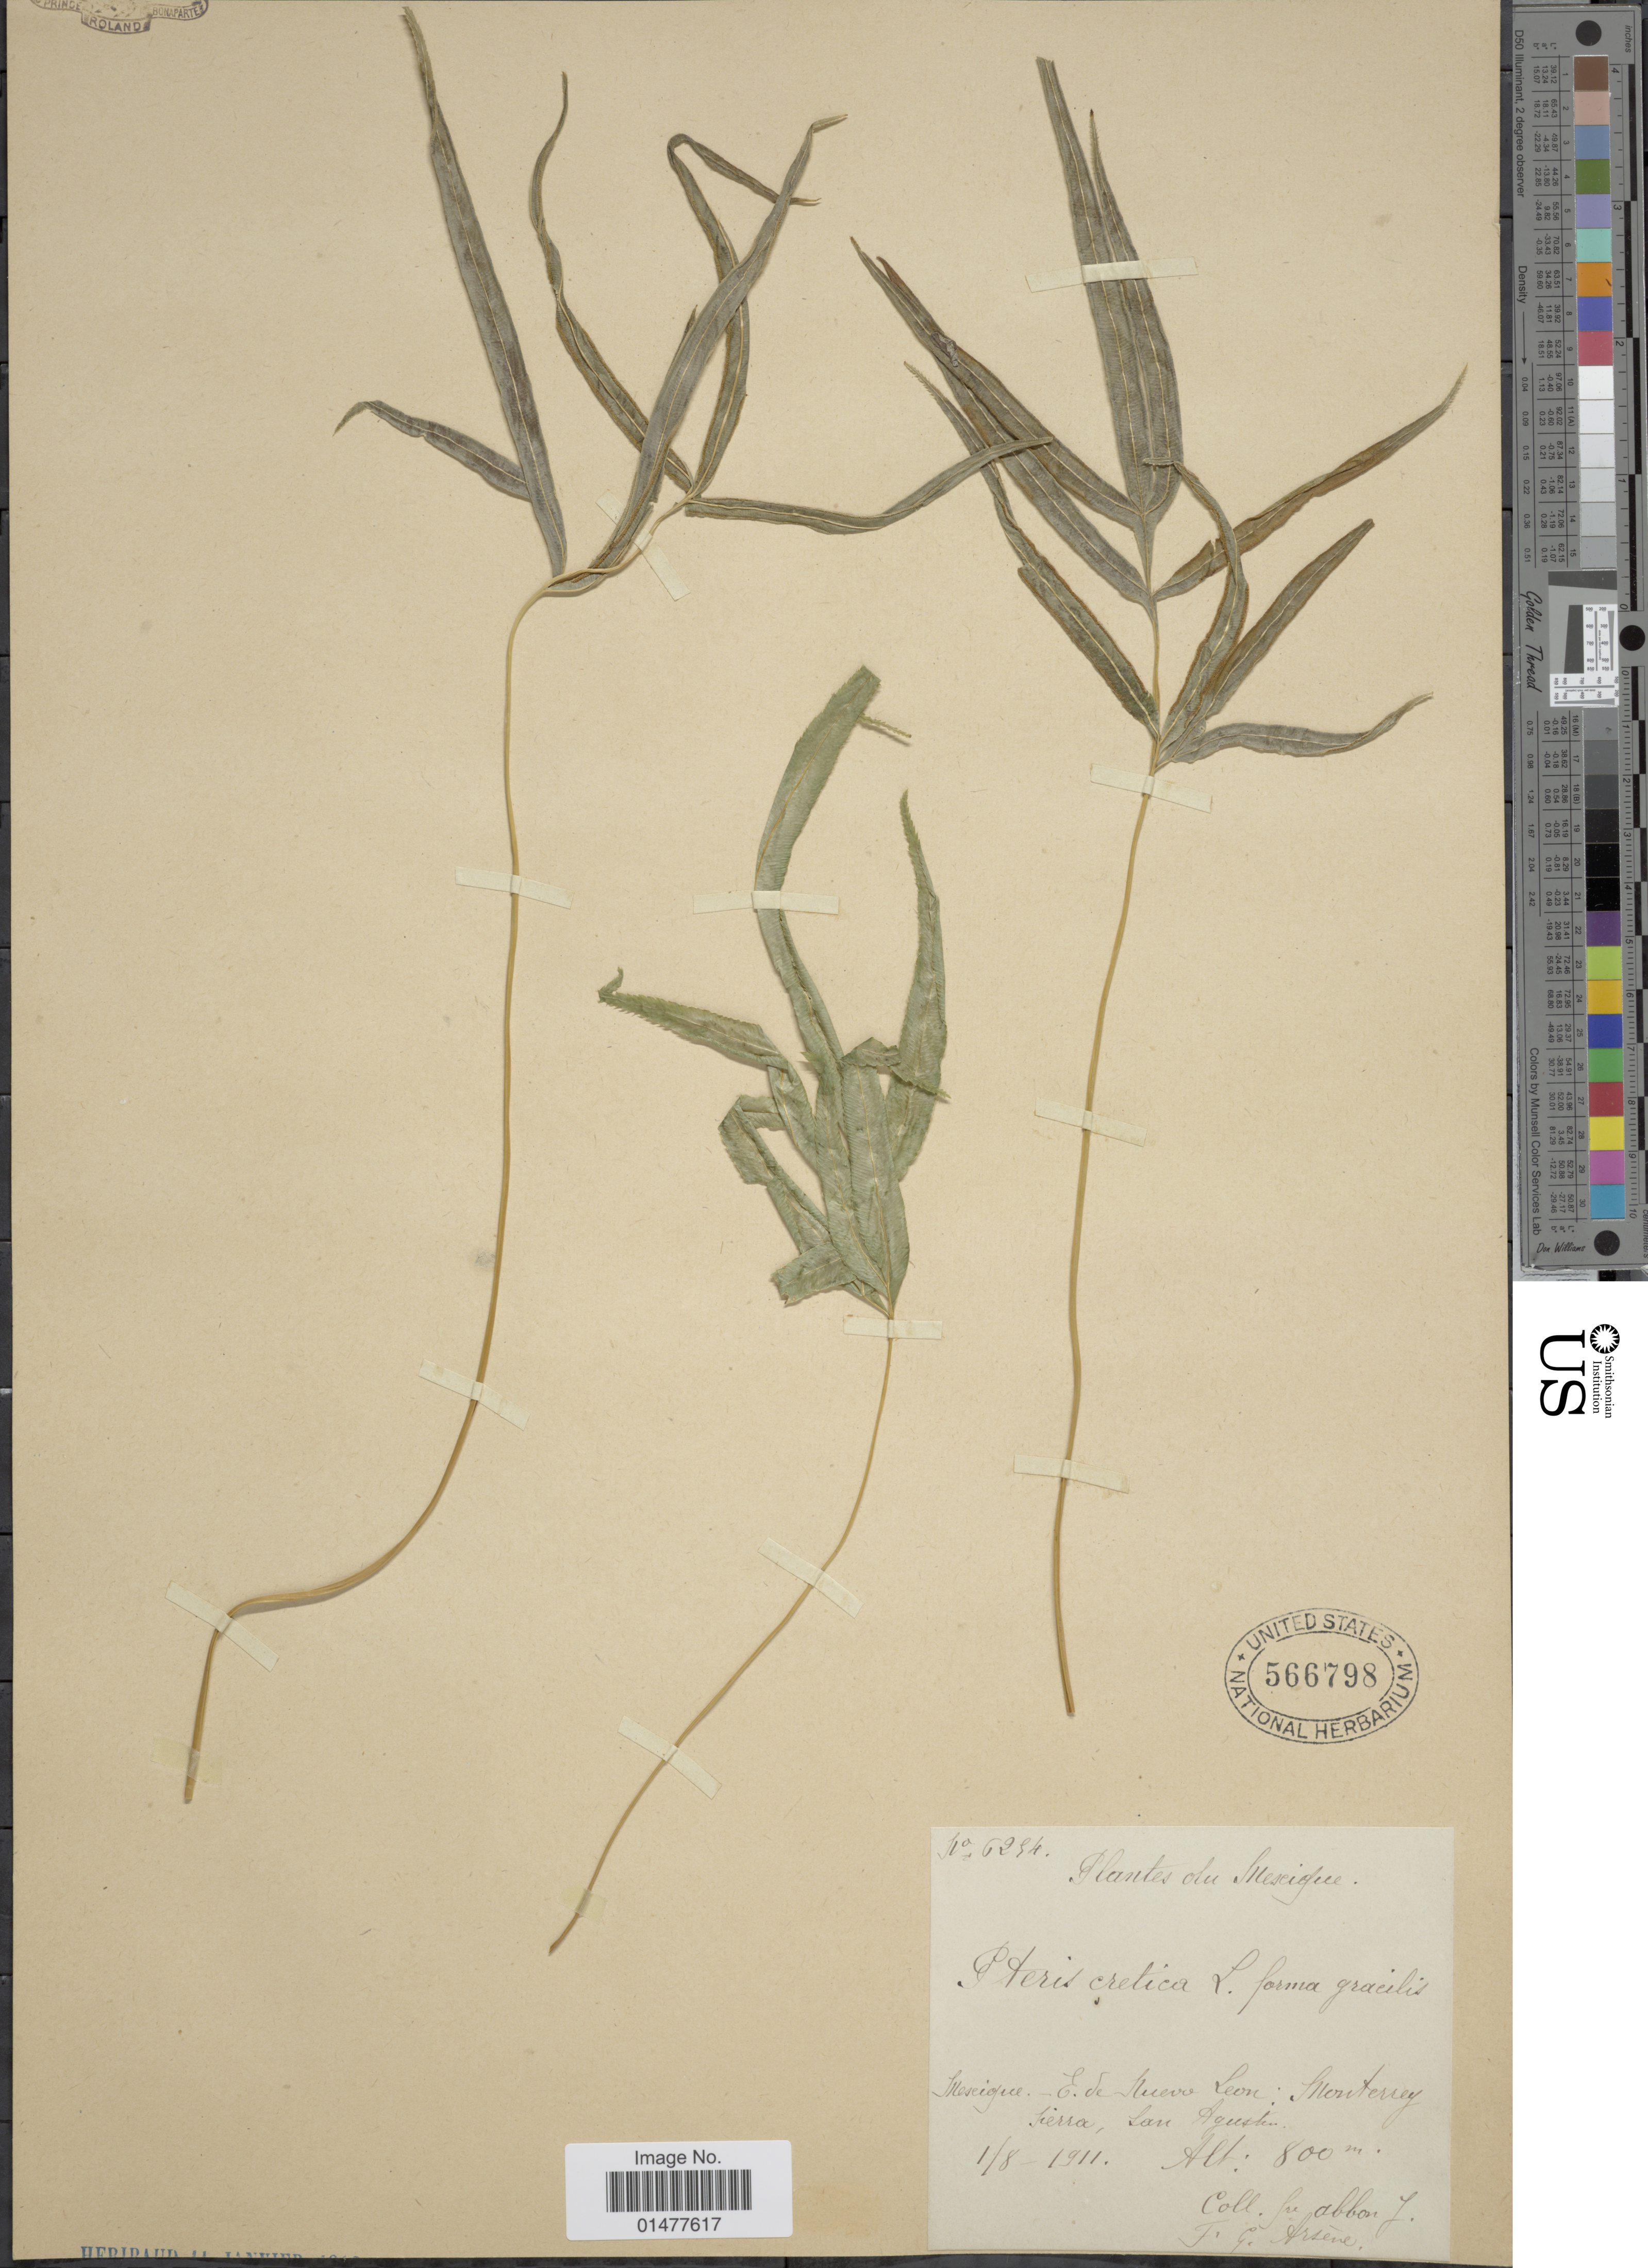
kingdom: Plantae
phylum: Tracheophyta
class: Polypodiopsida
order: Polypodiales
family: Pteridaceae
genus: Pteris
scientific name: Pteris cretica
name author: L.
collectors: Bro. Abbon & Bro. G. Arsène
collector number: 6294*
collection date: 1911-08-01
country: Mexico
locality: E. de Nuevo Leon: Monterrey Sierra, San Augustine.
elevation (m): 800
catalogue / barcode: US 566798